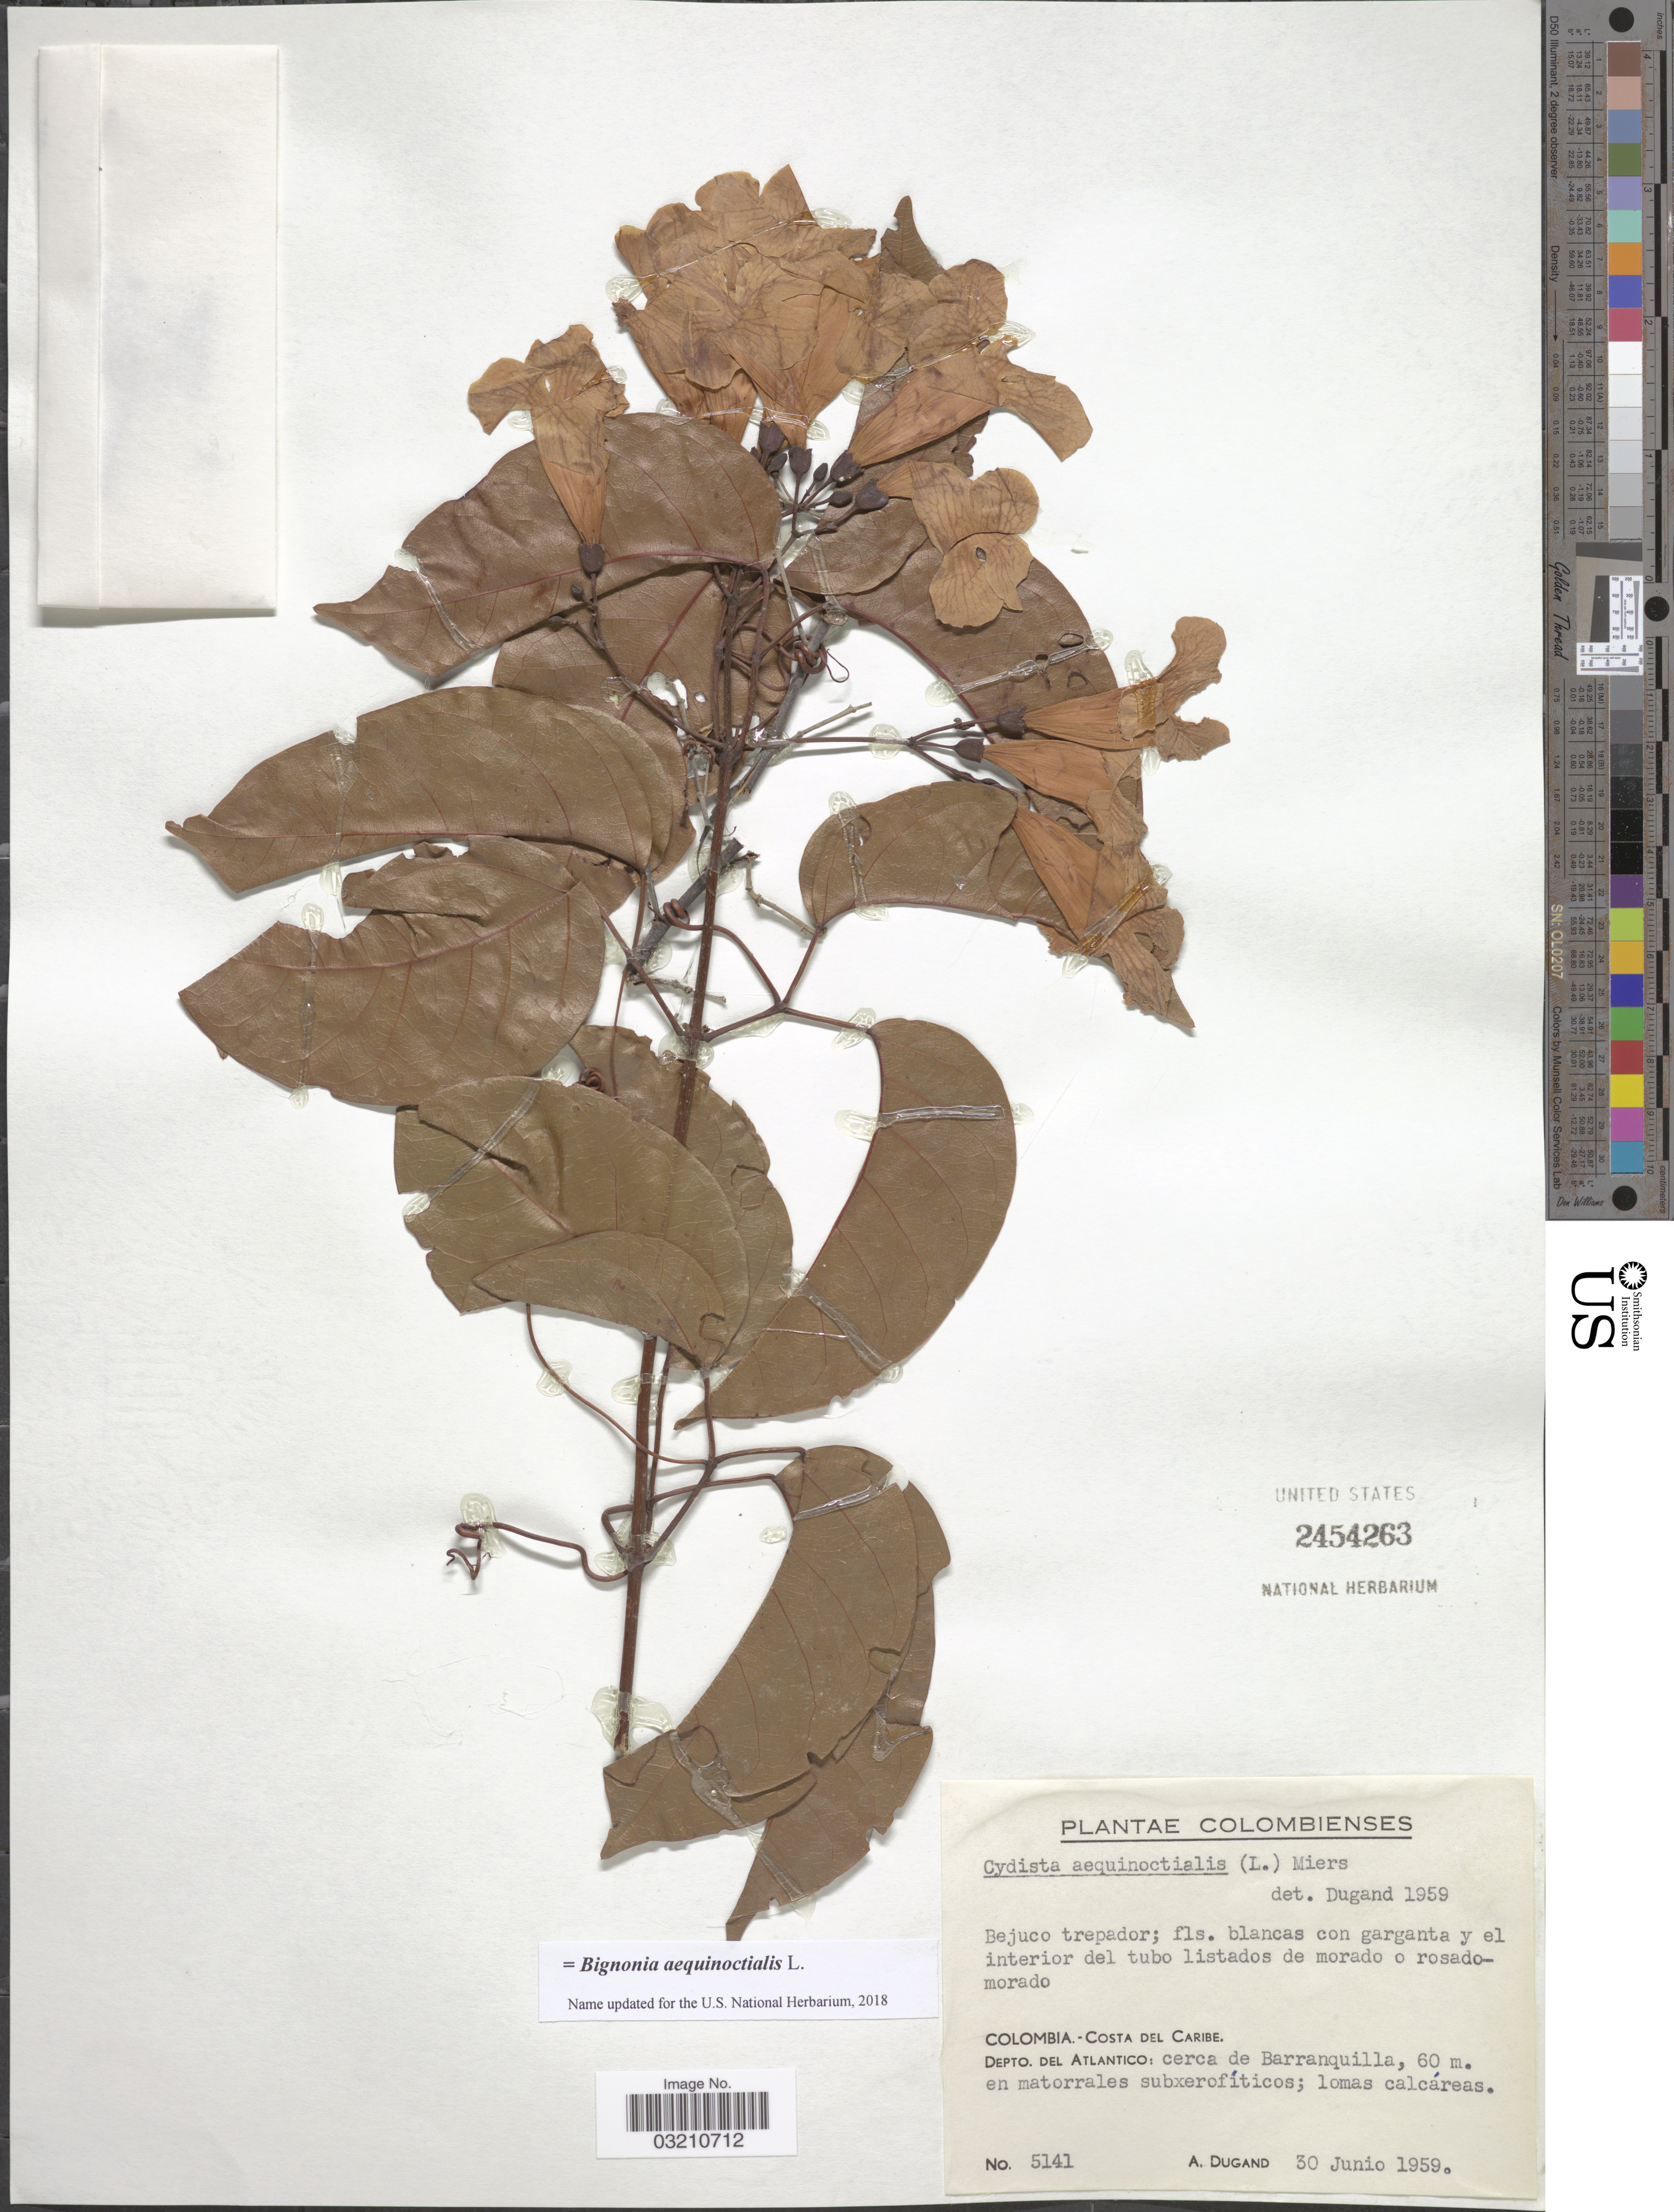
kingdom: Plantae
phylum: Tracheophyta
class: Magnoliopsida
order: Lamiales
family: Bignoniaceae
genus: Bignonia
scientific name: Bignonia aequinoctialis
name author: L.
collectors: A. Dugand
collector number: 5141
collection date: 1959-06-30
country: Colombia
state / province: Atlántico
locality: Costa del Caribe. Depto. del Atlantico: cerca de Barranquilla, 60 m. en matorrales subxerofíticos.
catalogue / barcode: US 2454263